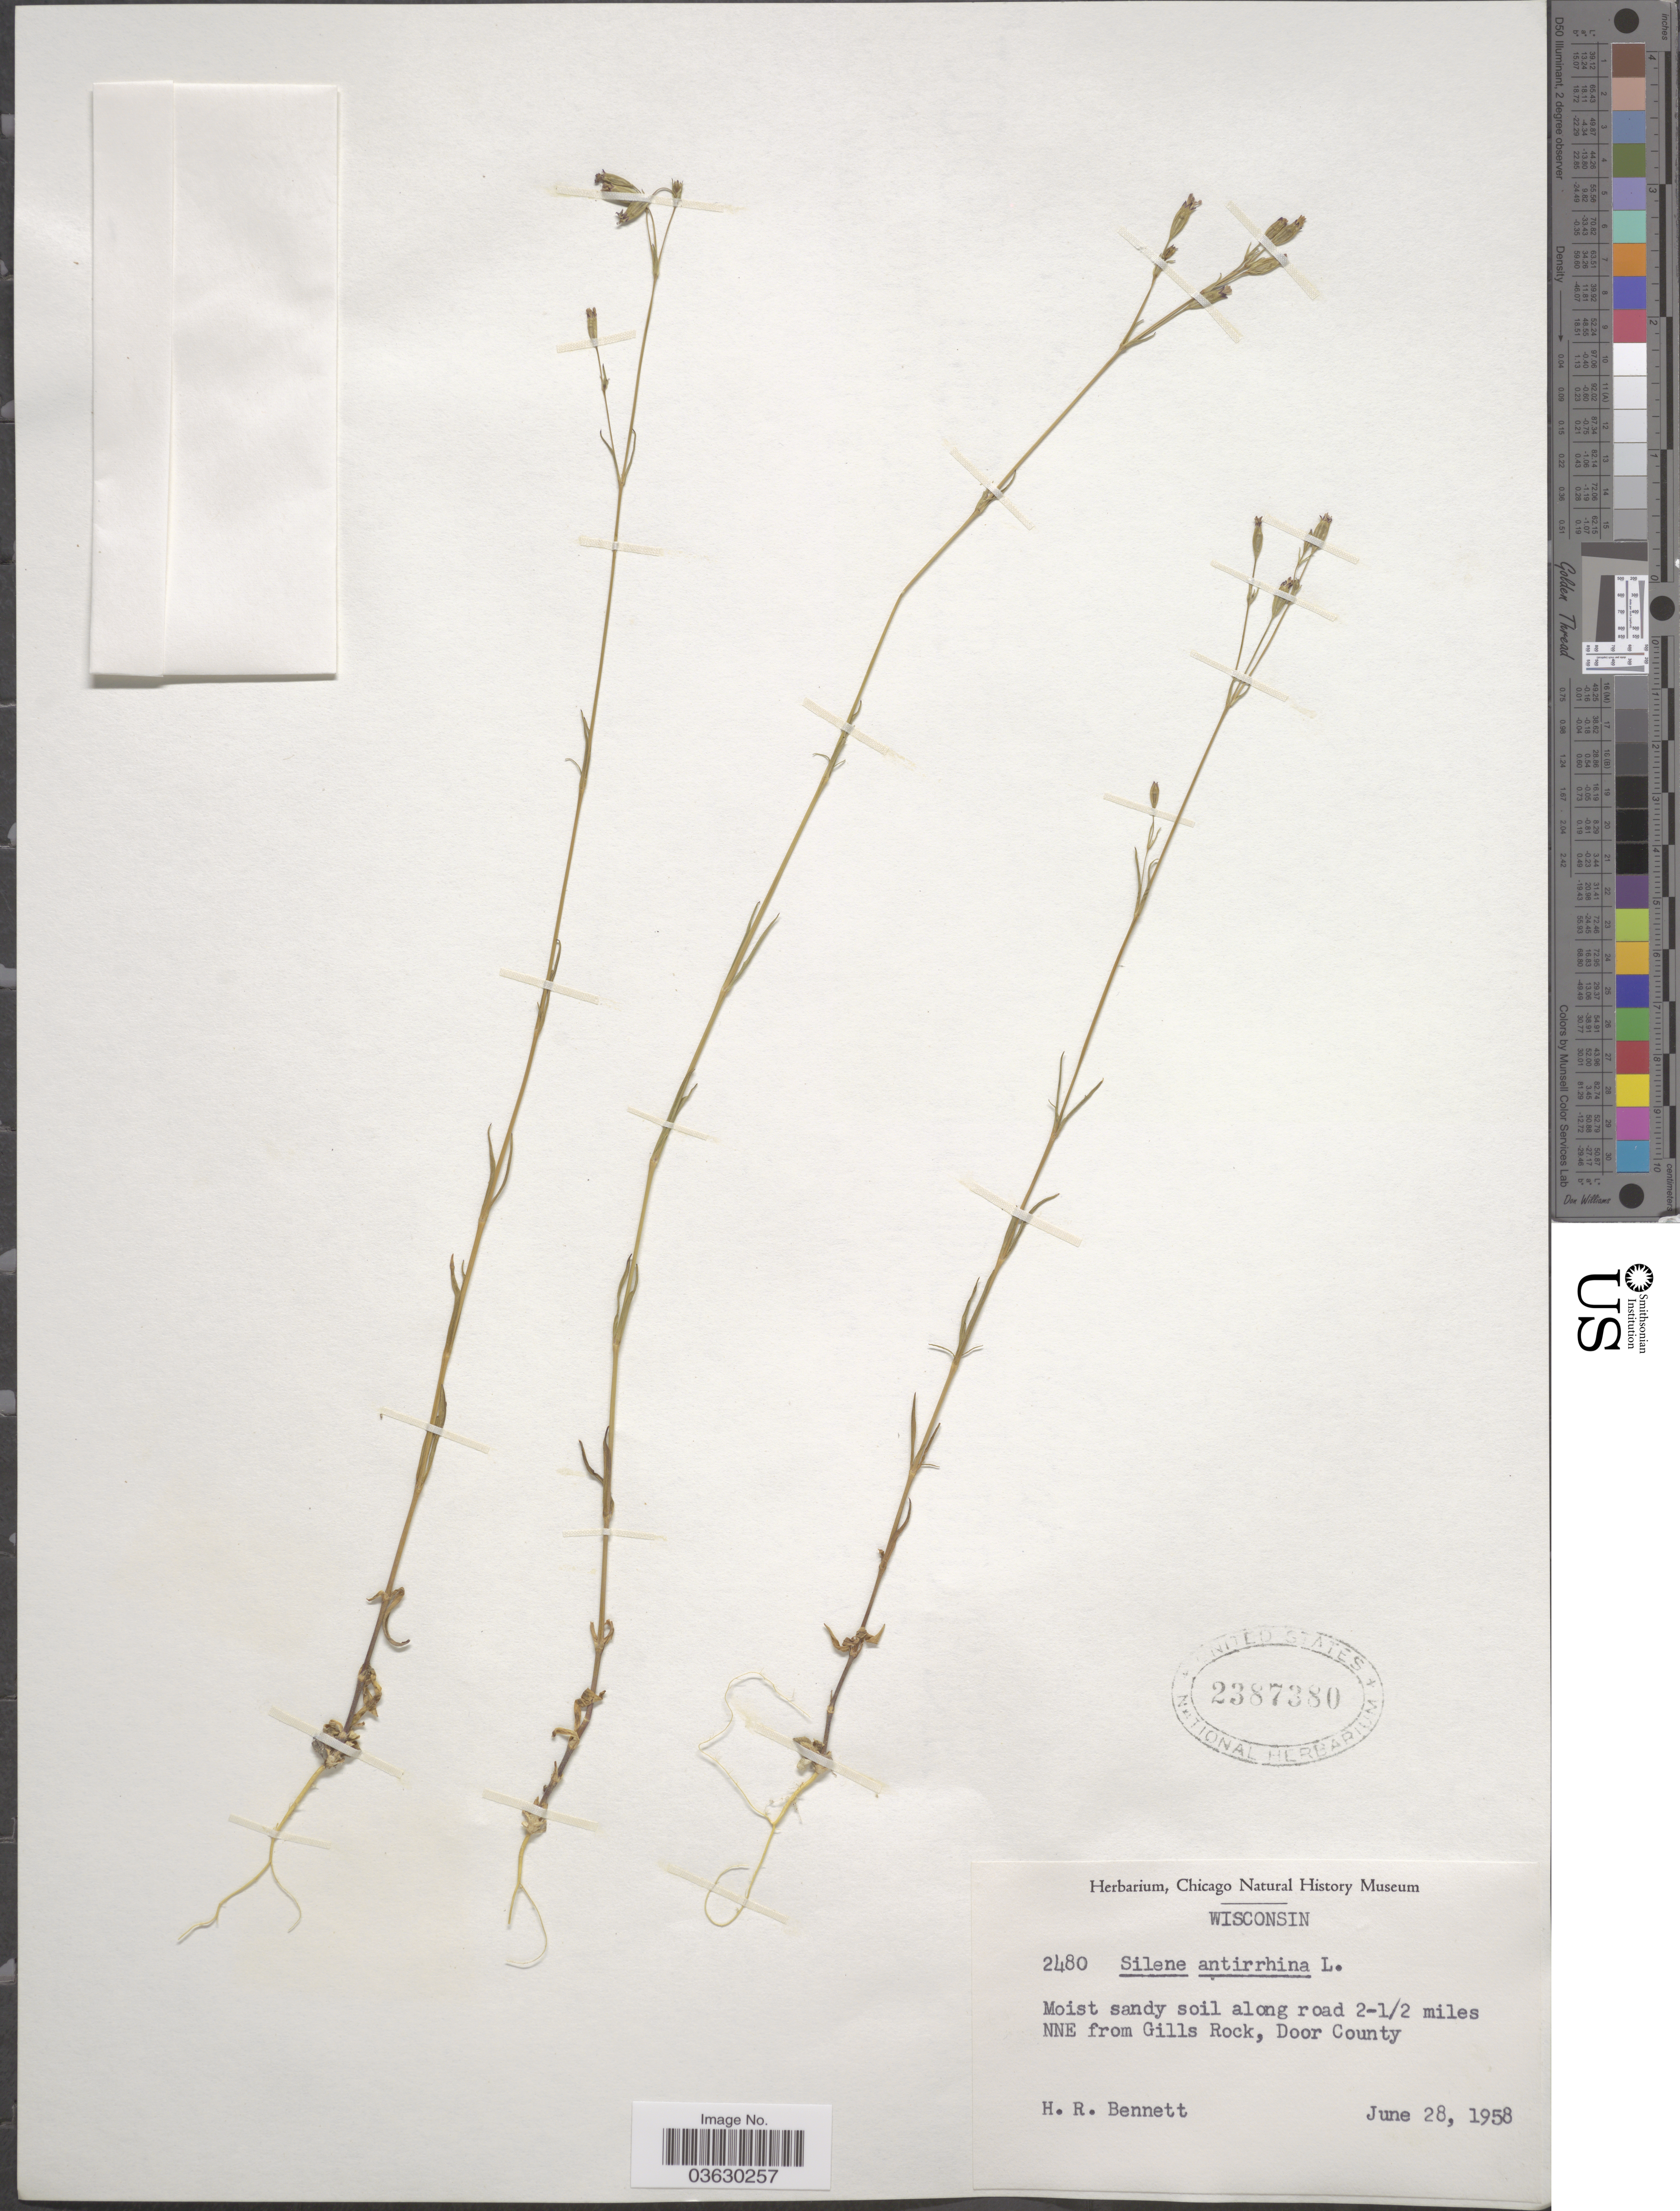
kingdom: Plantae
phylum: Tracheophyta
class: Magnoliopsida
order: Caryophyllales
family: Caryophyllaceae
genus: Silene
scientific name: Silene antirrhina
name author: L.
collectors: H. R. Bennett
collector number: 2480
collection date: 1958-06-28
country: United States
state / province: Wisconsin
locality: Along road 2-½ miles NNE from Gills Rock, Door County.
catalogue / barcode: US 2387380